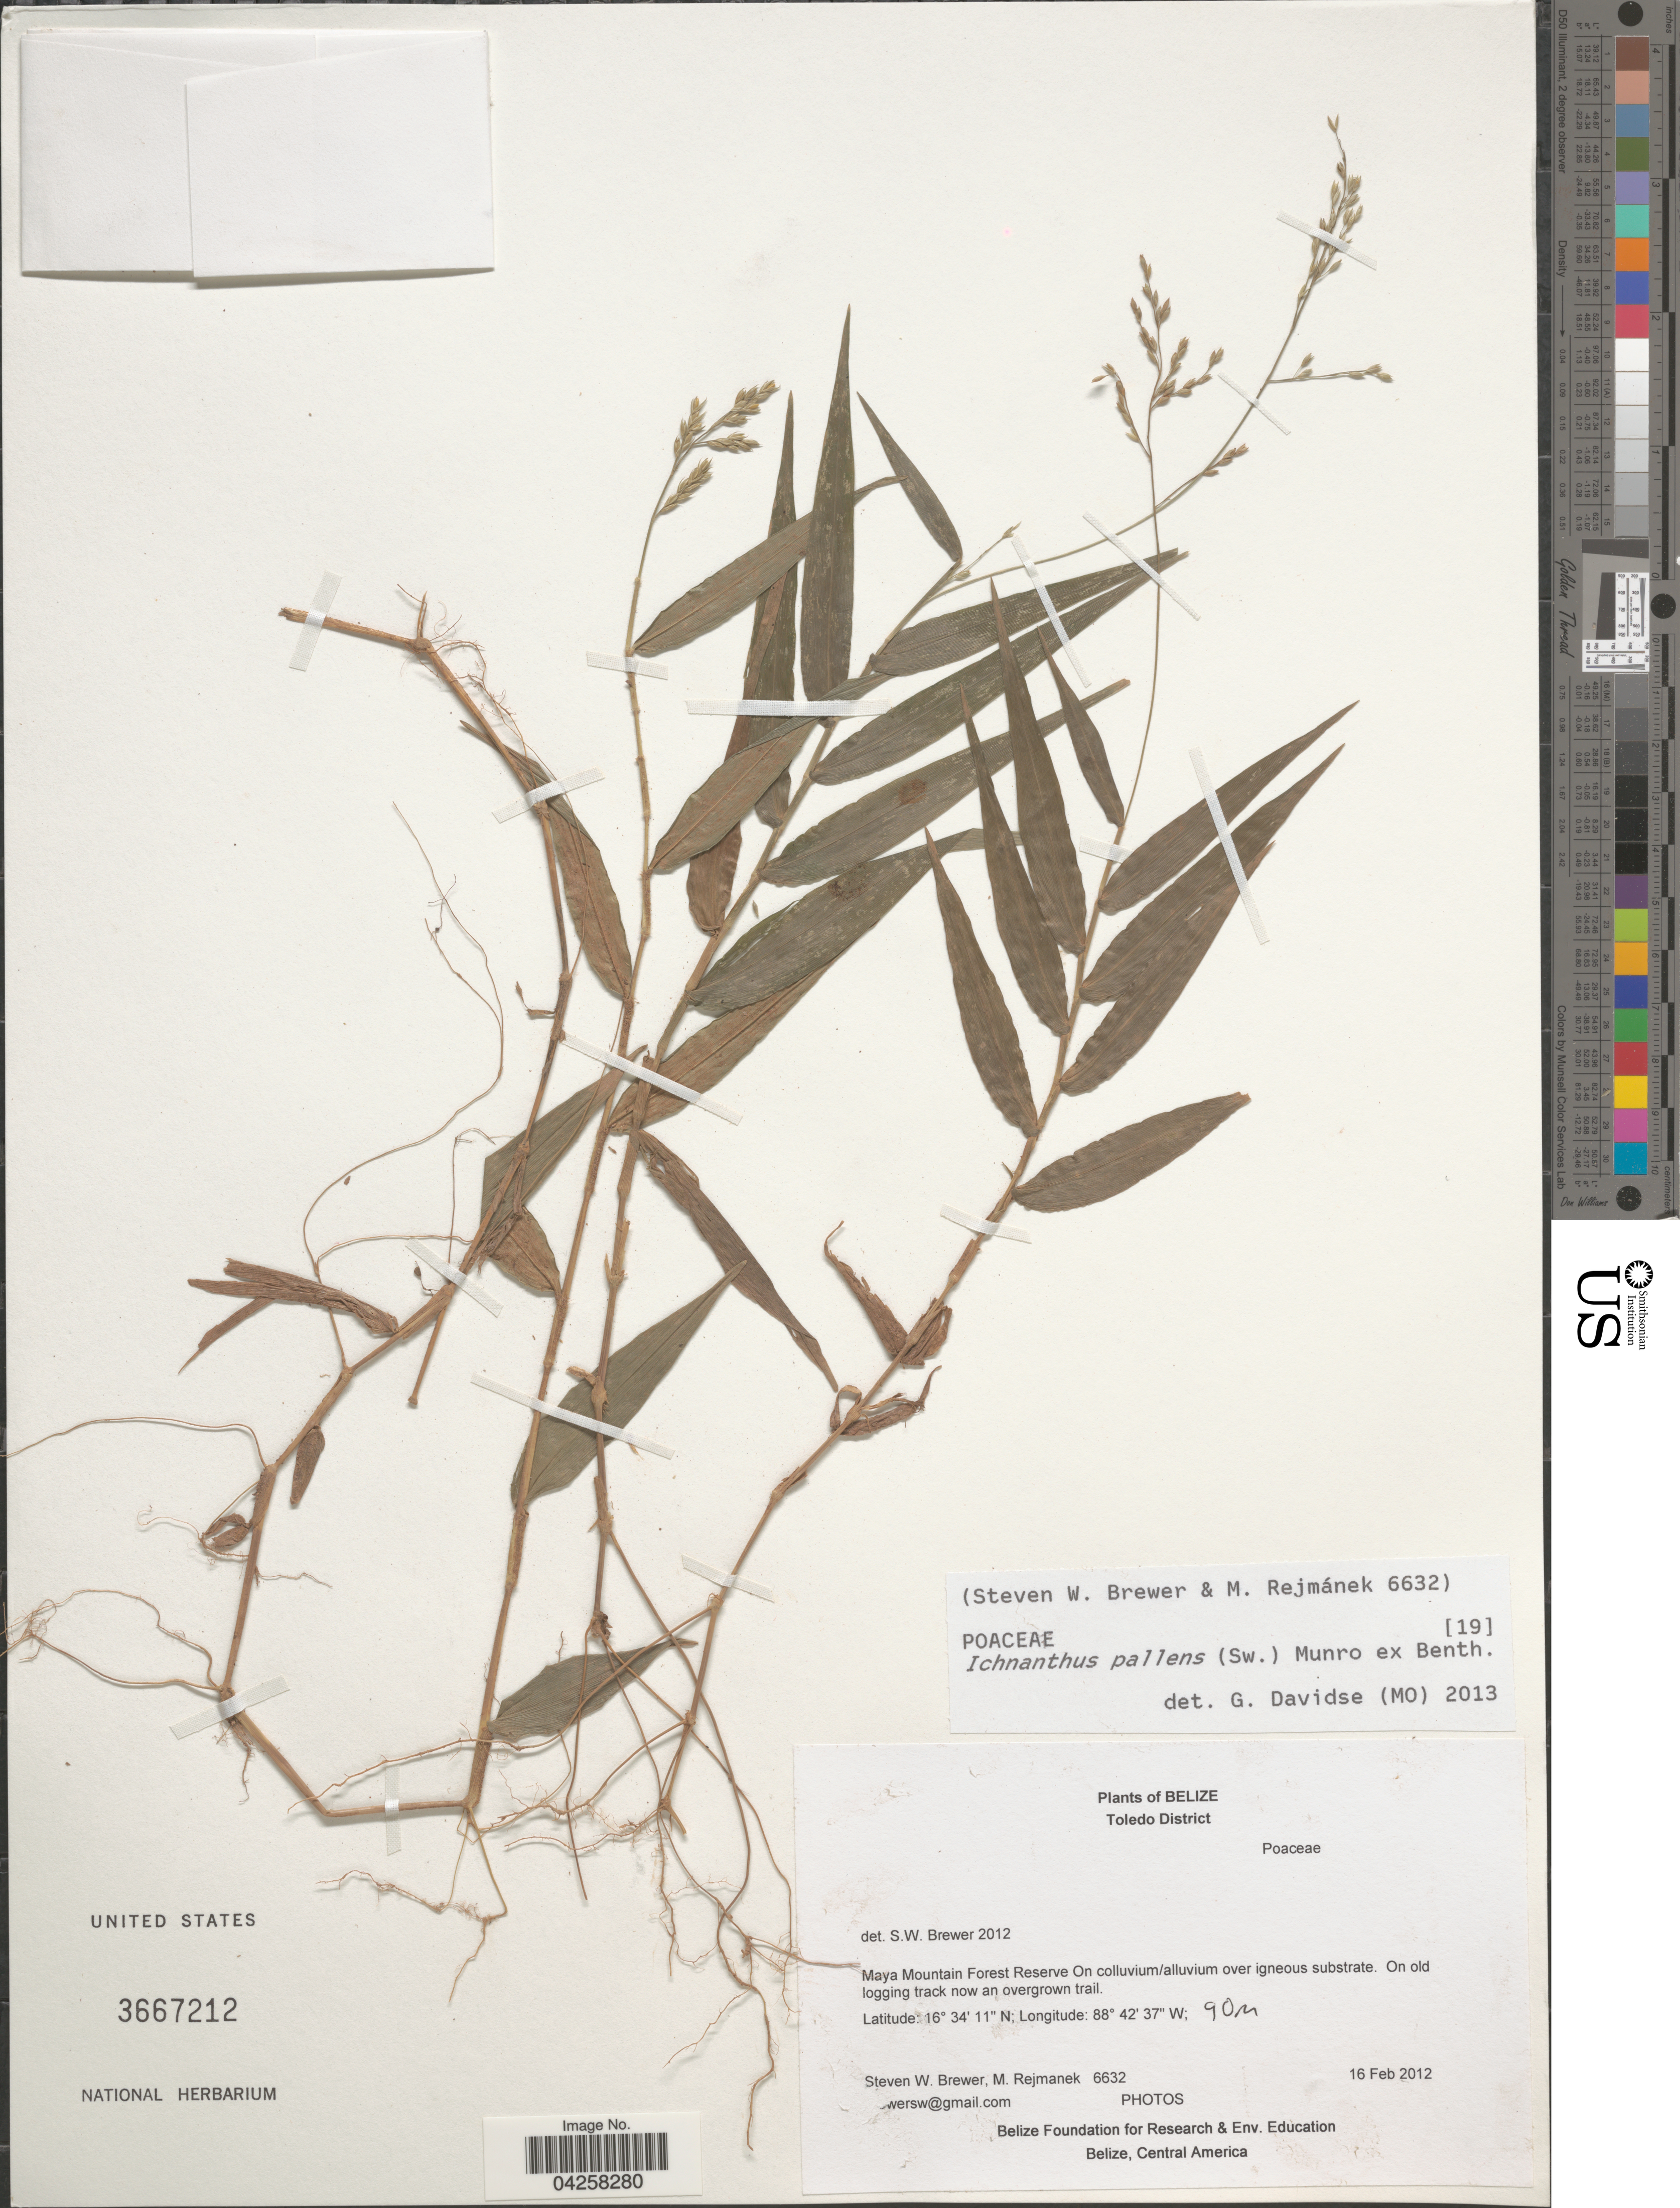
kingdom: Plantae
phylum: Tracheophyta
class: Liliopsida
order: Poales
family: Poaceae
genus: Ichnanthus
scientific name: Ichnanthus pallens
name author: (Sw.) Munro ex Benth.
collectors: S. W. Brewer & M. Rejmanek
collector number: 6632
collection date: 2012-02-16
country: Belize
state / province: Toledo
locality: Toledo District. Maya Mountain Forest Reserve On colluvium/alluvium over igneous substrate.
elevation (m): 90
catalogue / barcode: US 3667212